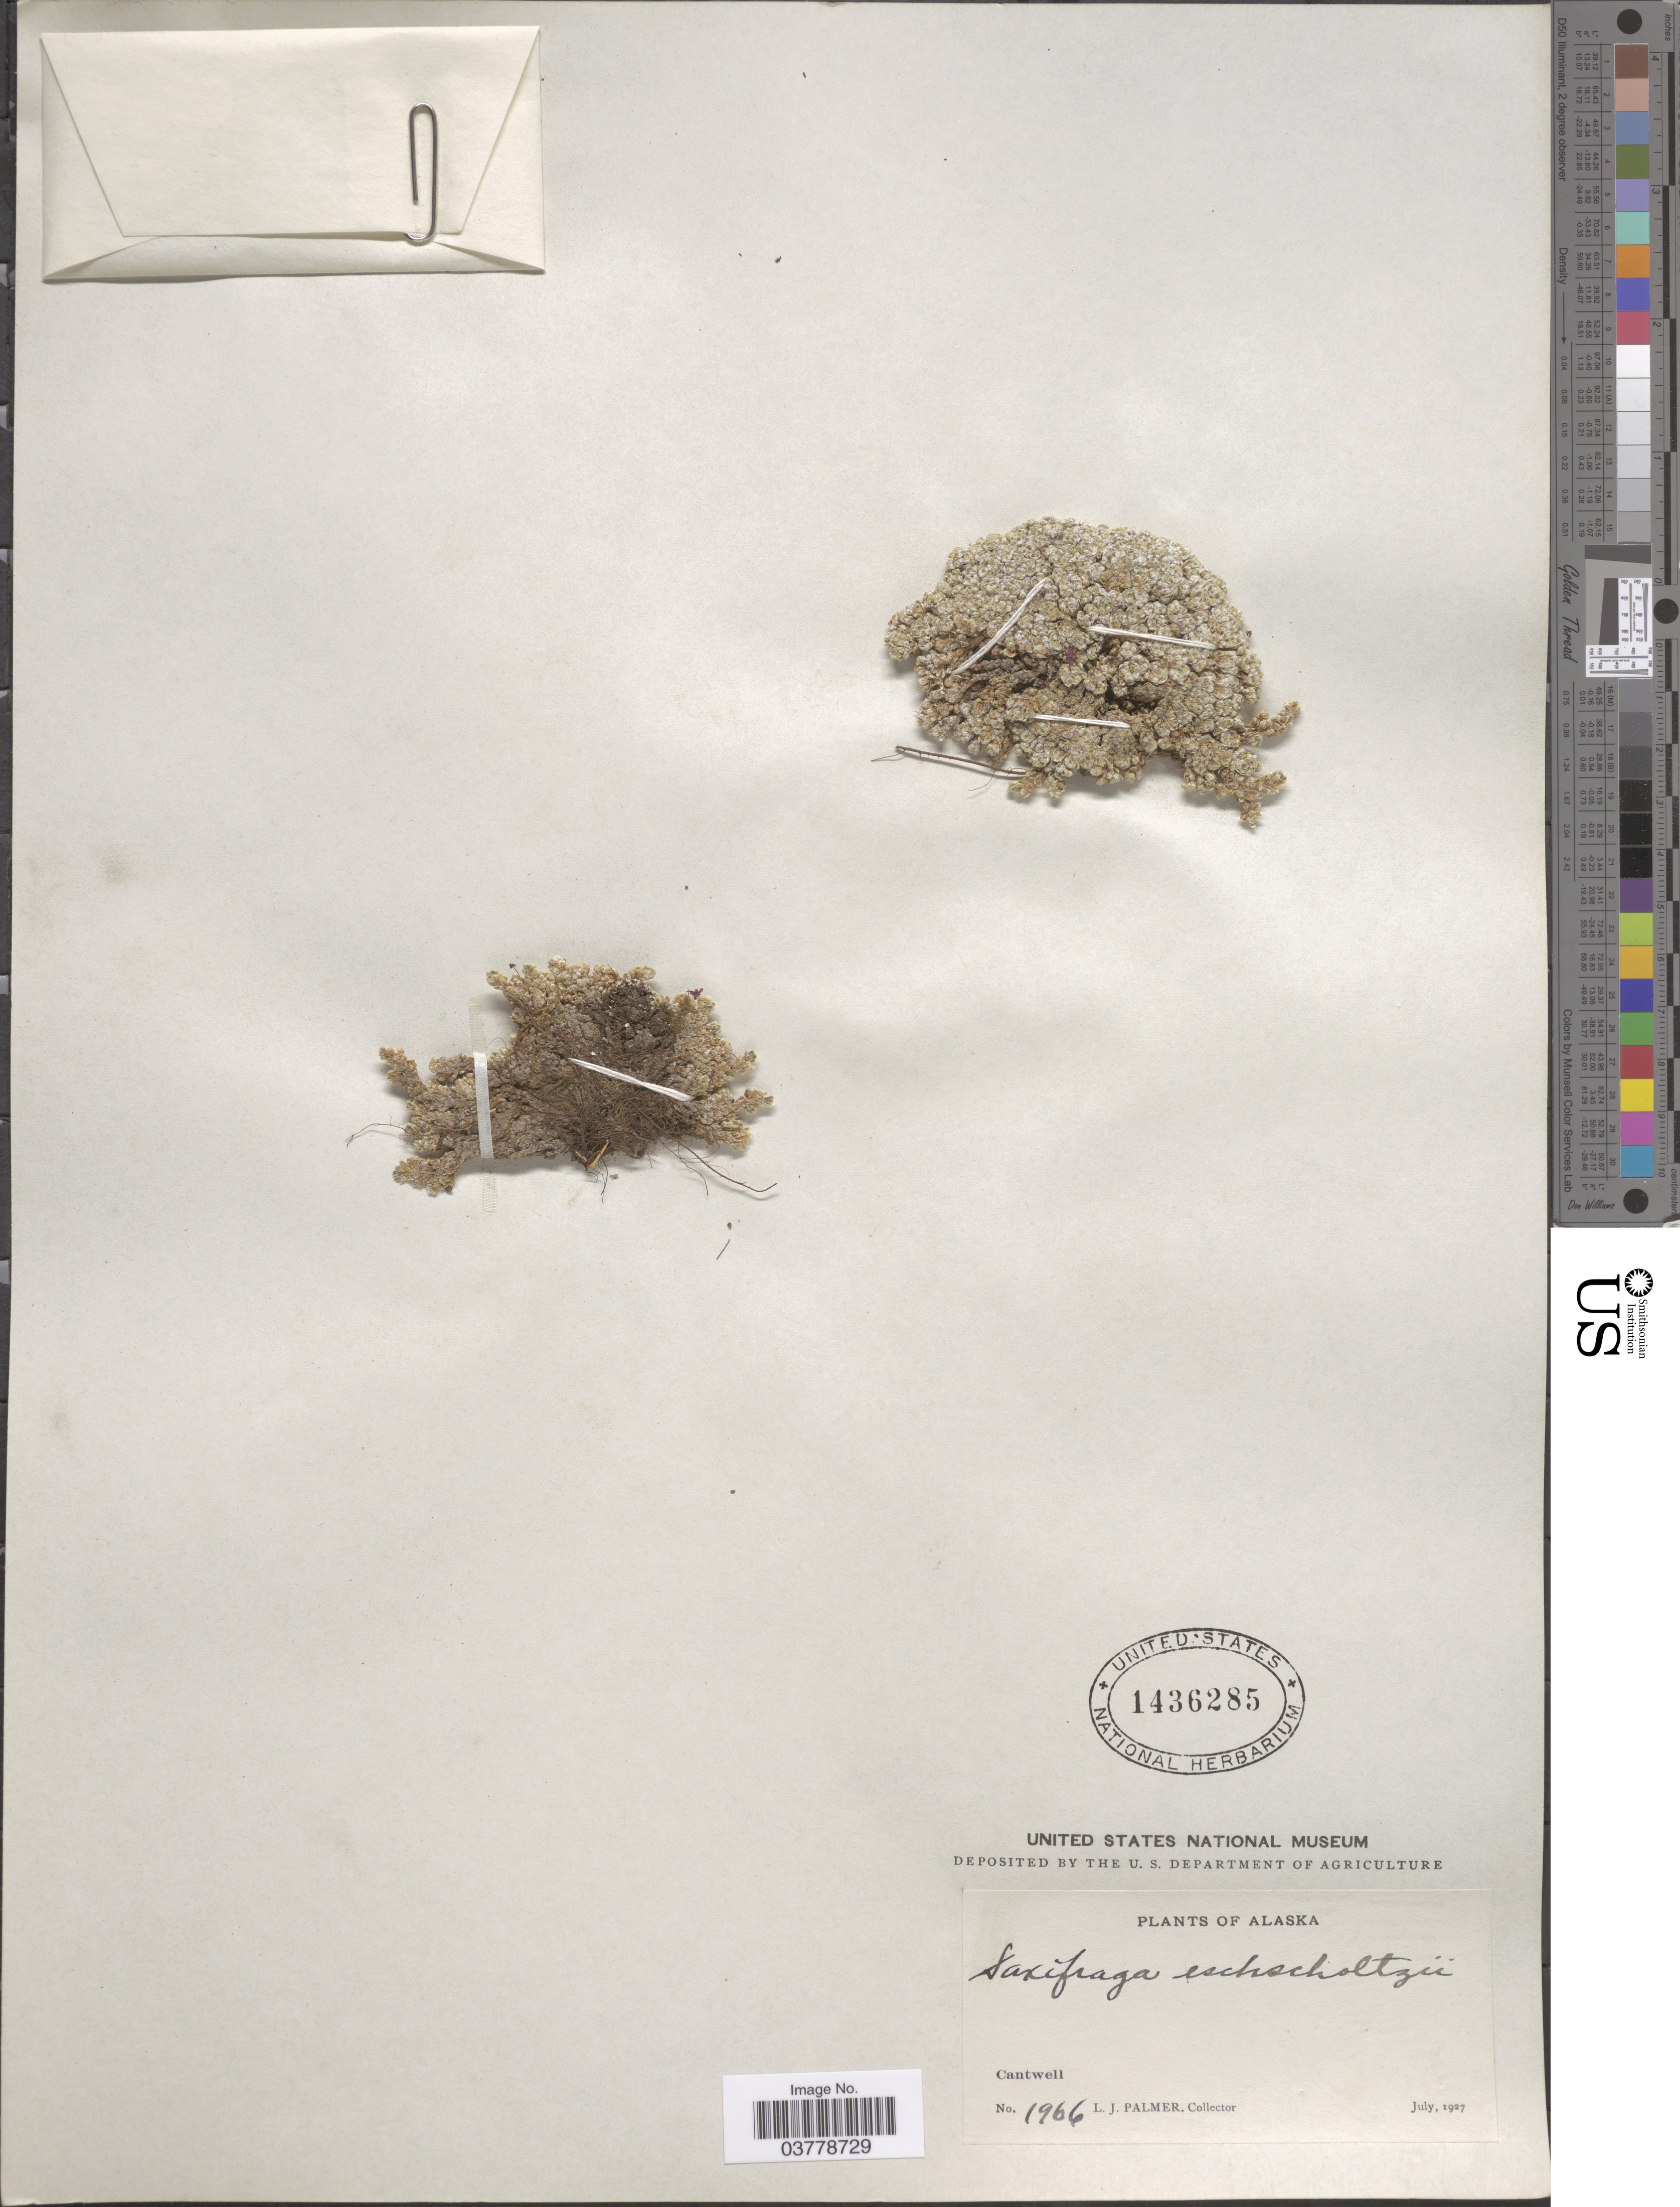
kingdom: Plantae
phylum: Tracheophyta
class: Magnoliopsida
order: Saxifragales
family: Saxifragaceae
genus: Saxifraga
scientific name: Saxifraga eschscholtzii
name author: Sternb.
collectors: L. J. Palmer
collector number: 1966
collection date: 1927-07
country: United States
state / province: Alaska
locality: Cantwell.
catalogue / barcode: US 1436285